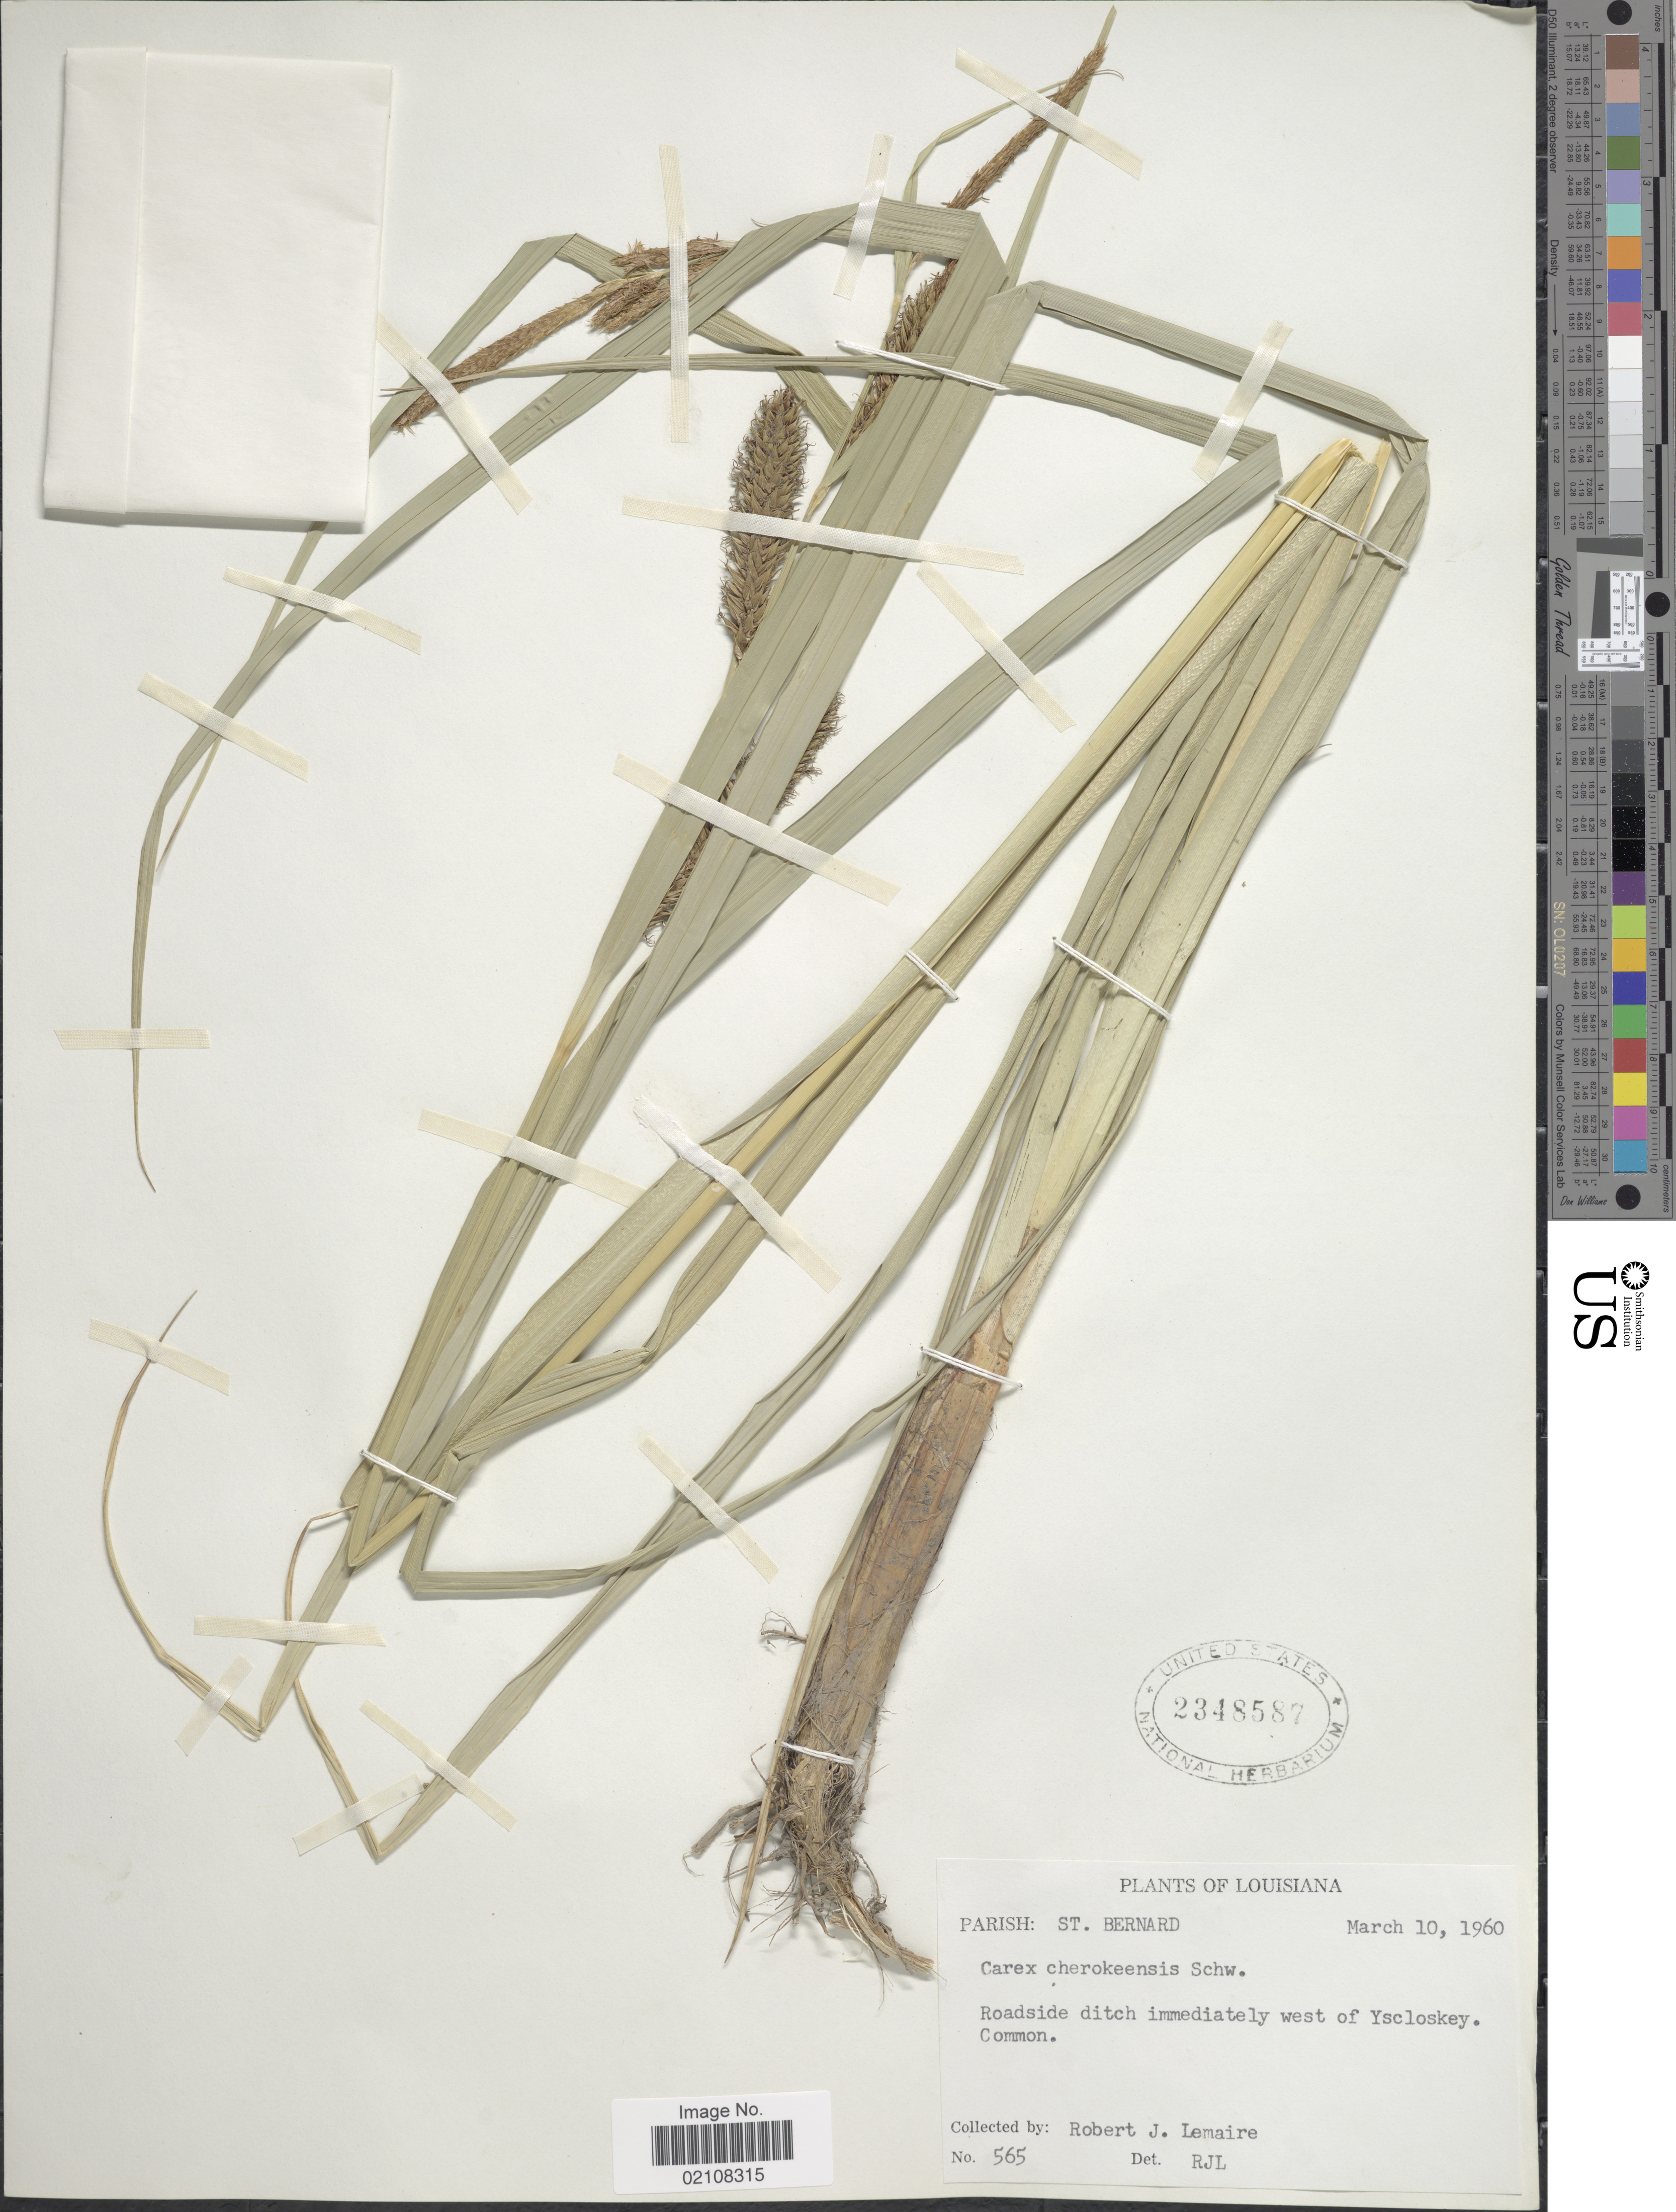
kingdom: Plantae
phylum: Tracheophyta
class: Liliopsida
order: Poales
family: Cyperaceae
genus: Carex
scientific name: Carex cherokeensis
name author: Schwein.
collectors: R. J. Lemaire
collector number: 565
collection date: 1960-03-10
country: United States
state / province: Louisiana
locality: Parish: St. Bernard. Roadside ditch immediately west of Yscloskey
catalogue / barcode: US 2348587